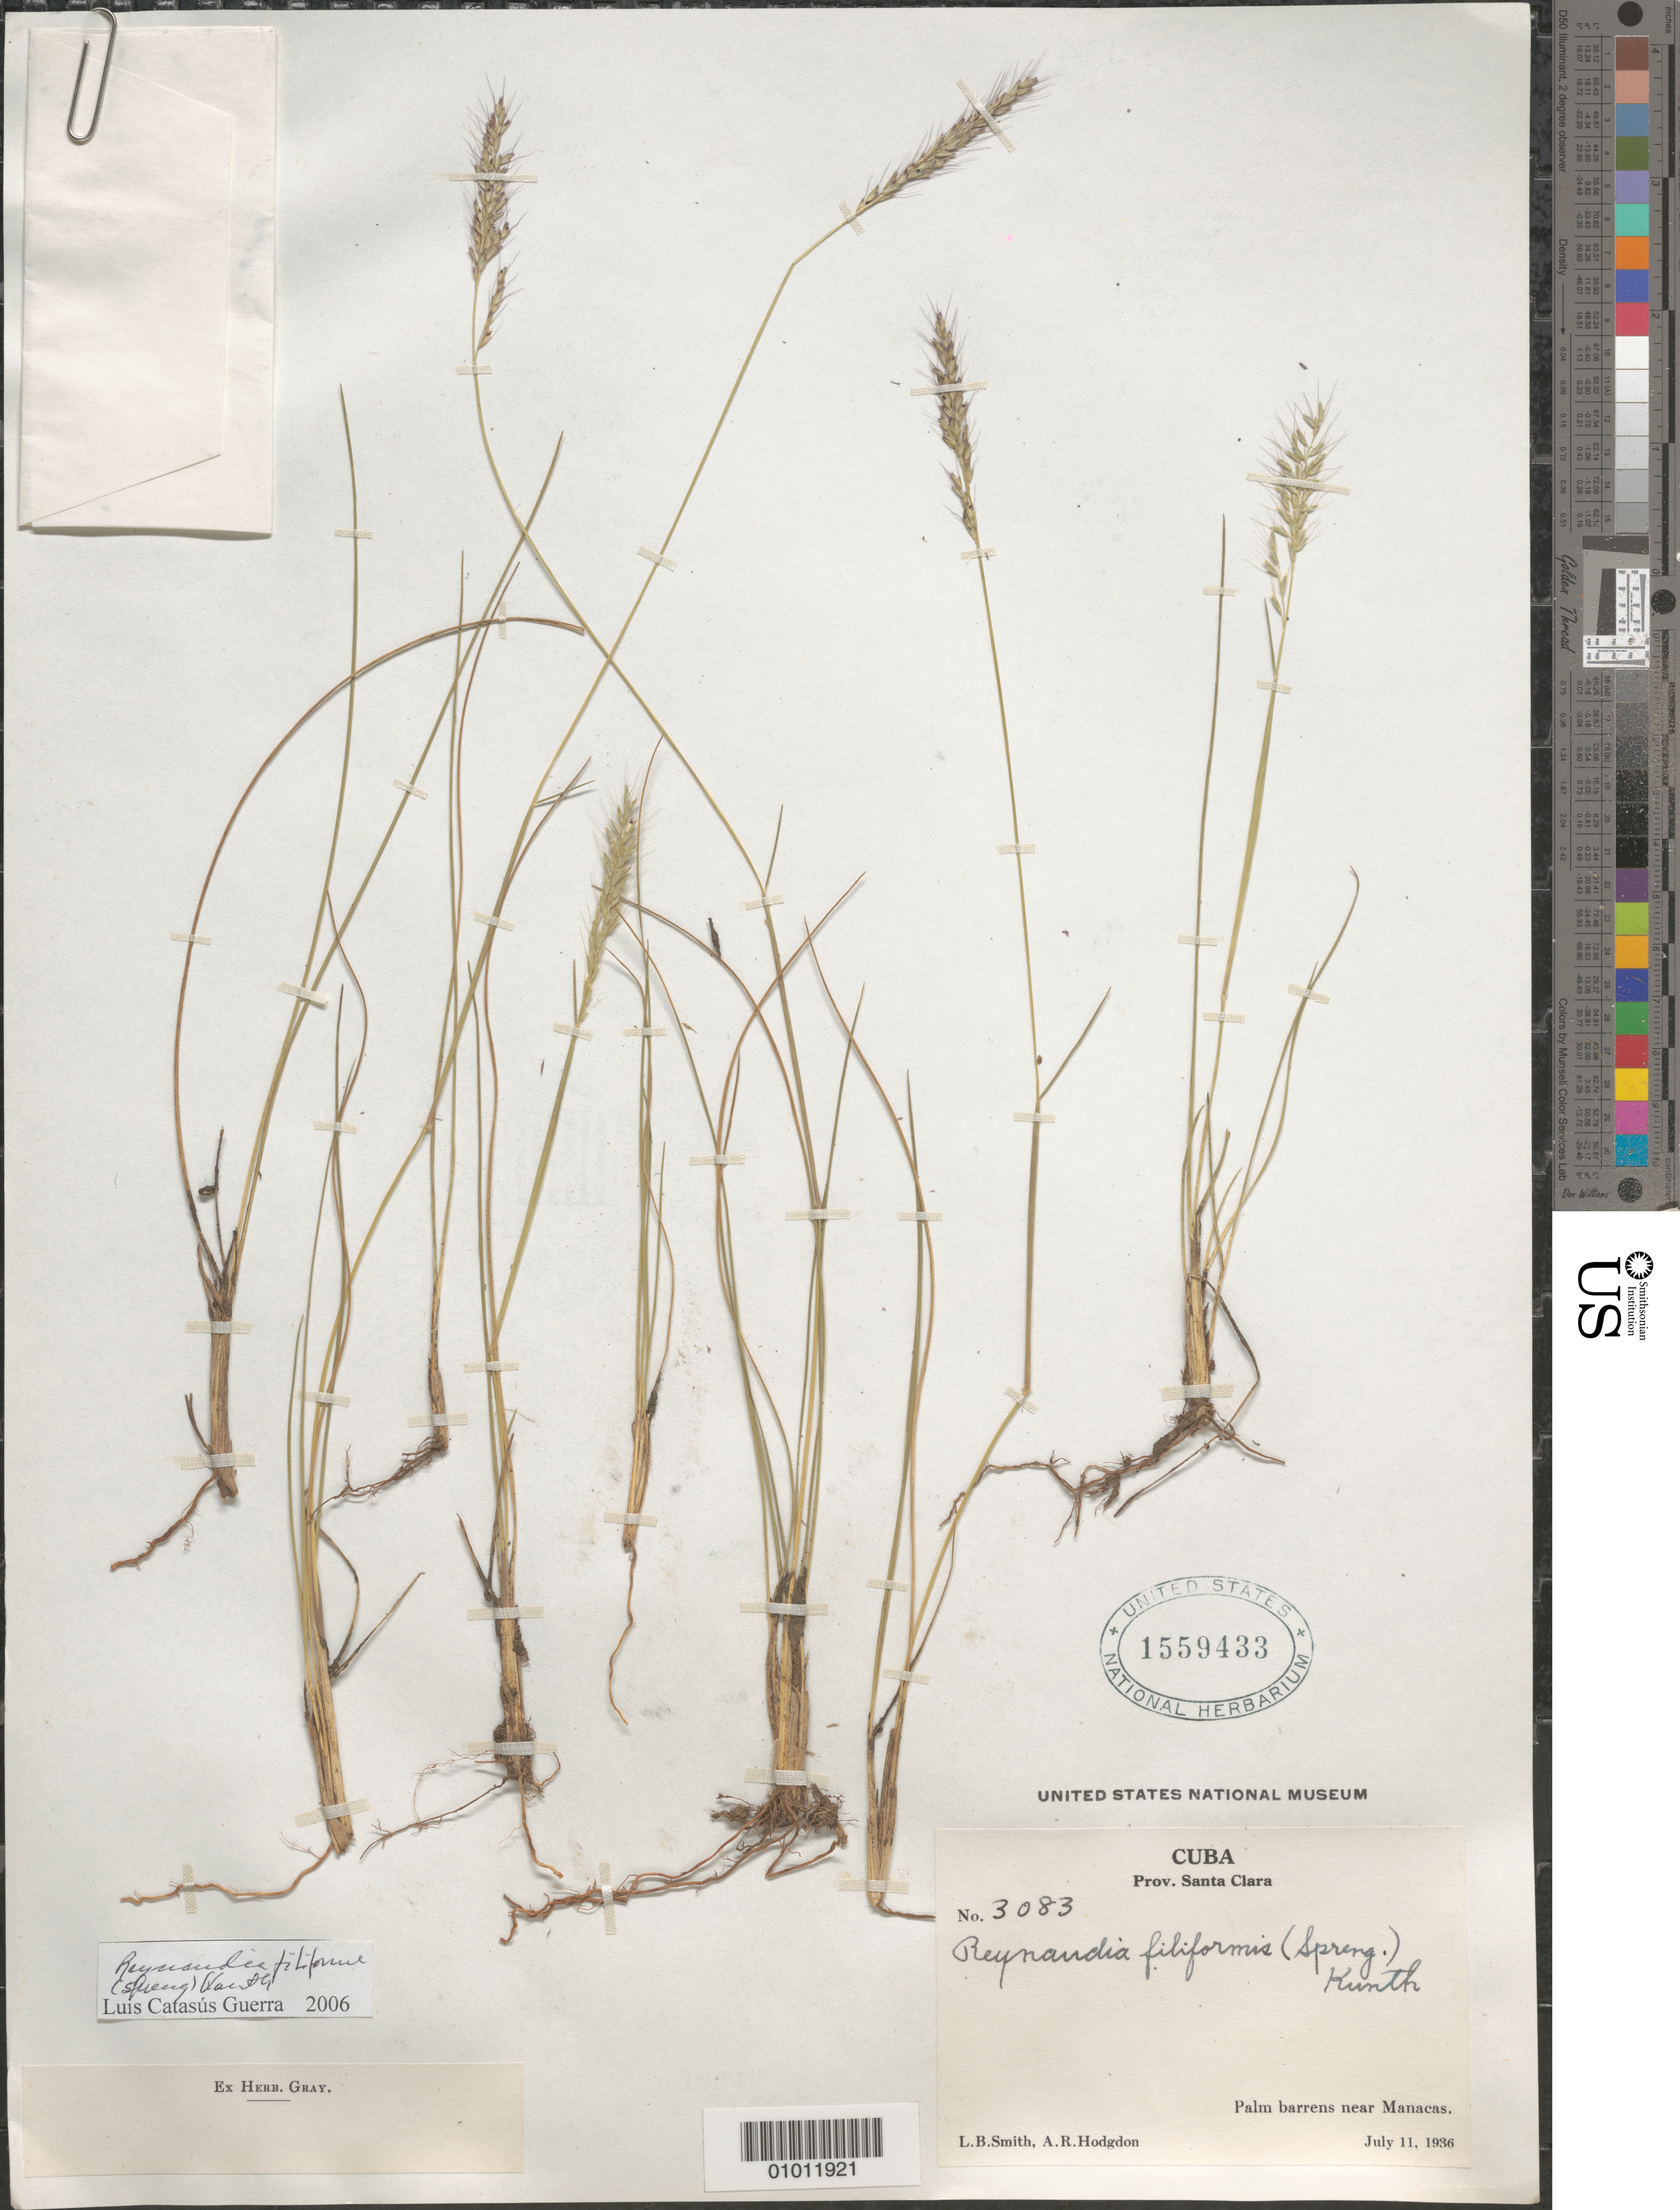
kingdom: Plantae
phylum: Tracheophyta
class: Liliopsida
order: Poales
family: Poaceae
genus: Reynaudia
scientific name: Reynaudia filiformis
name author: (Spreng. ex Schult.) Kunth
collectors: L. Smith & A. R. Hodgdon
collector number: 3083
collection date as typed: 11 Jul 1936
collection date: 1936-07-11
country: Cuba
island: Cuba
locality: Prov Santa Clara, Palm Barrens near Manacas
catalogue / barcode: US 1559433